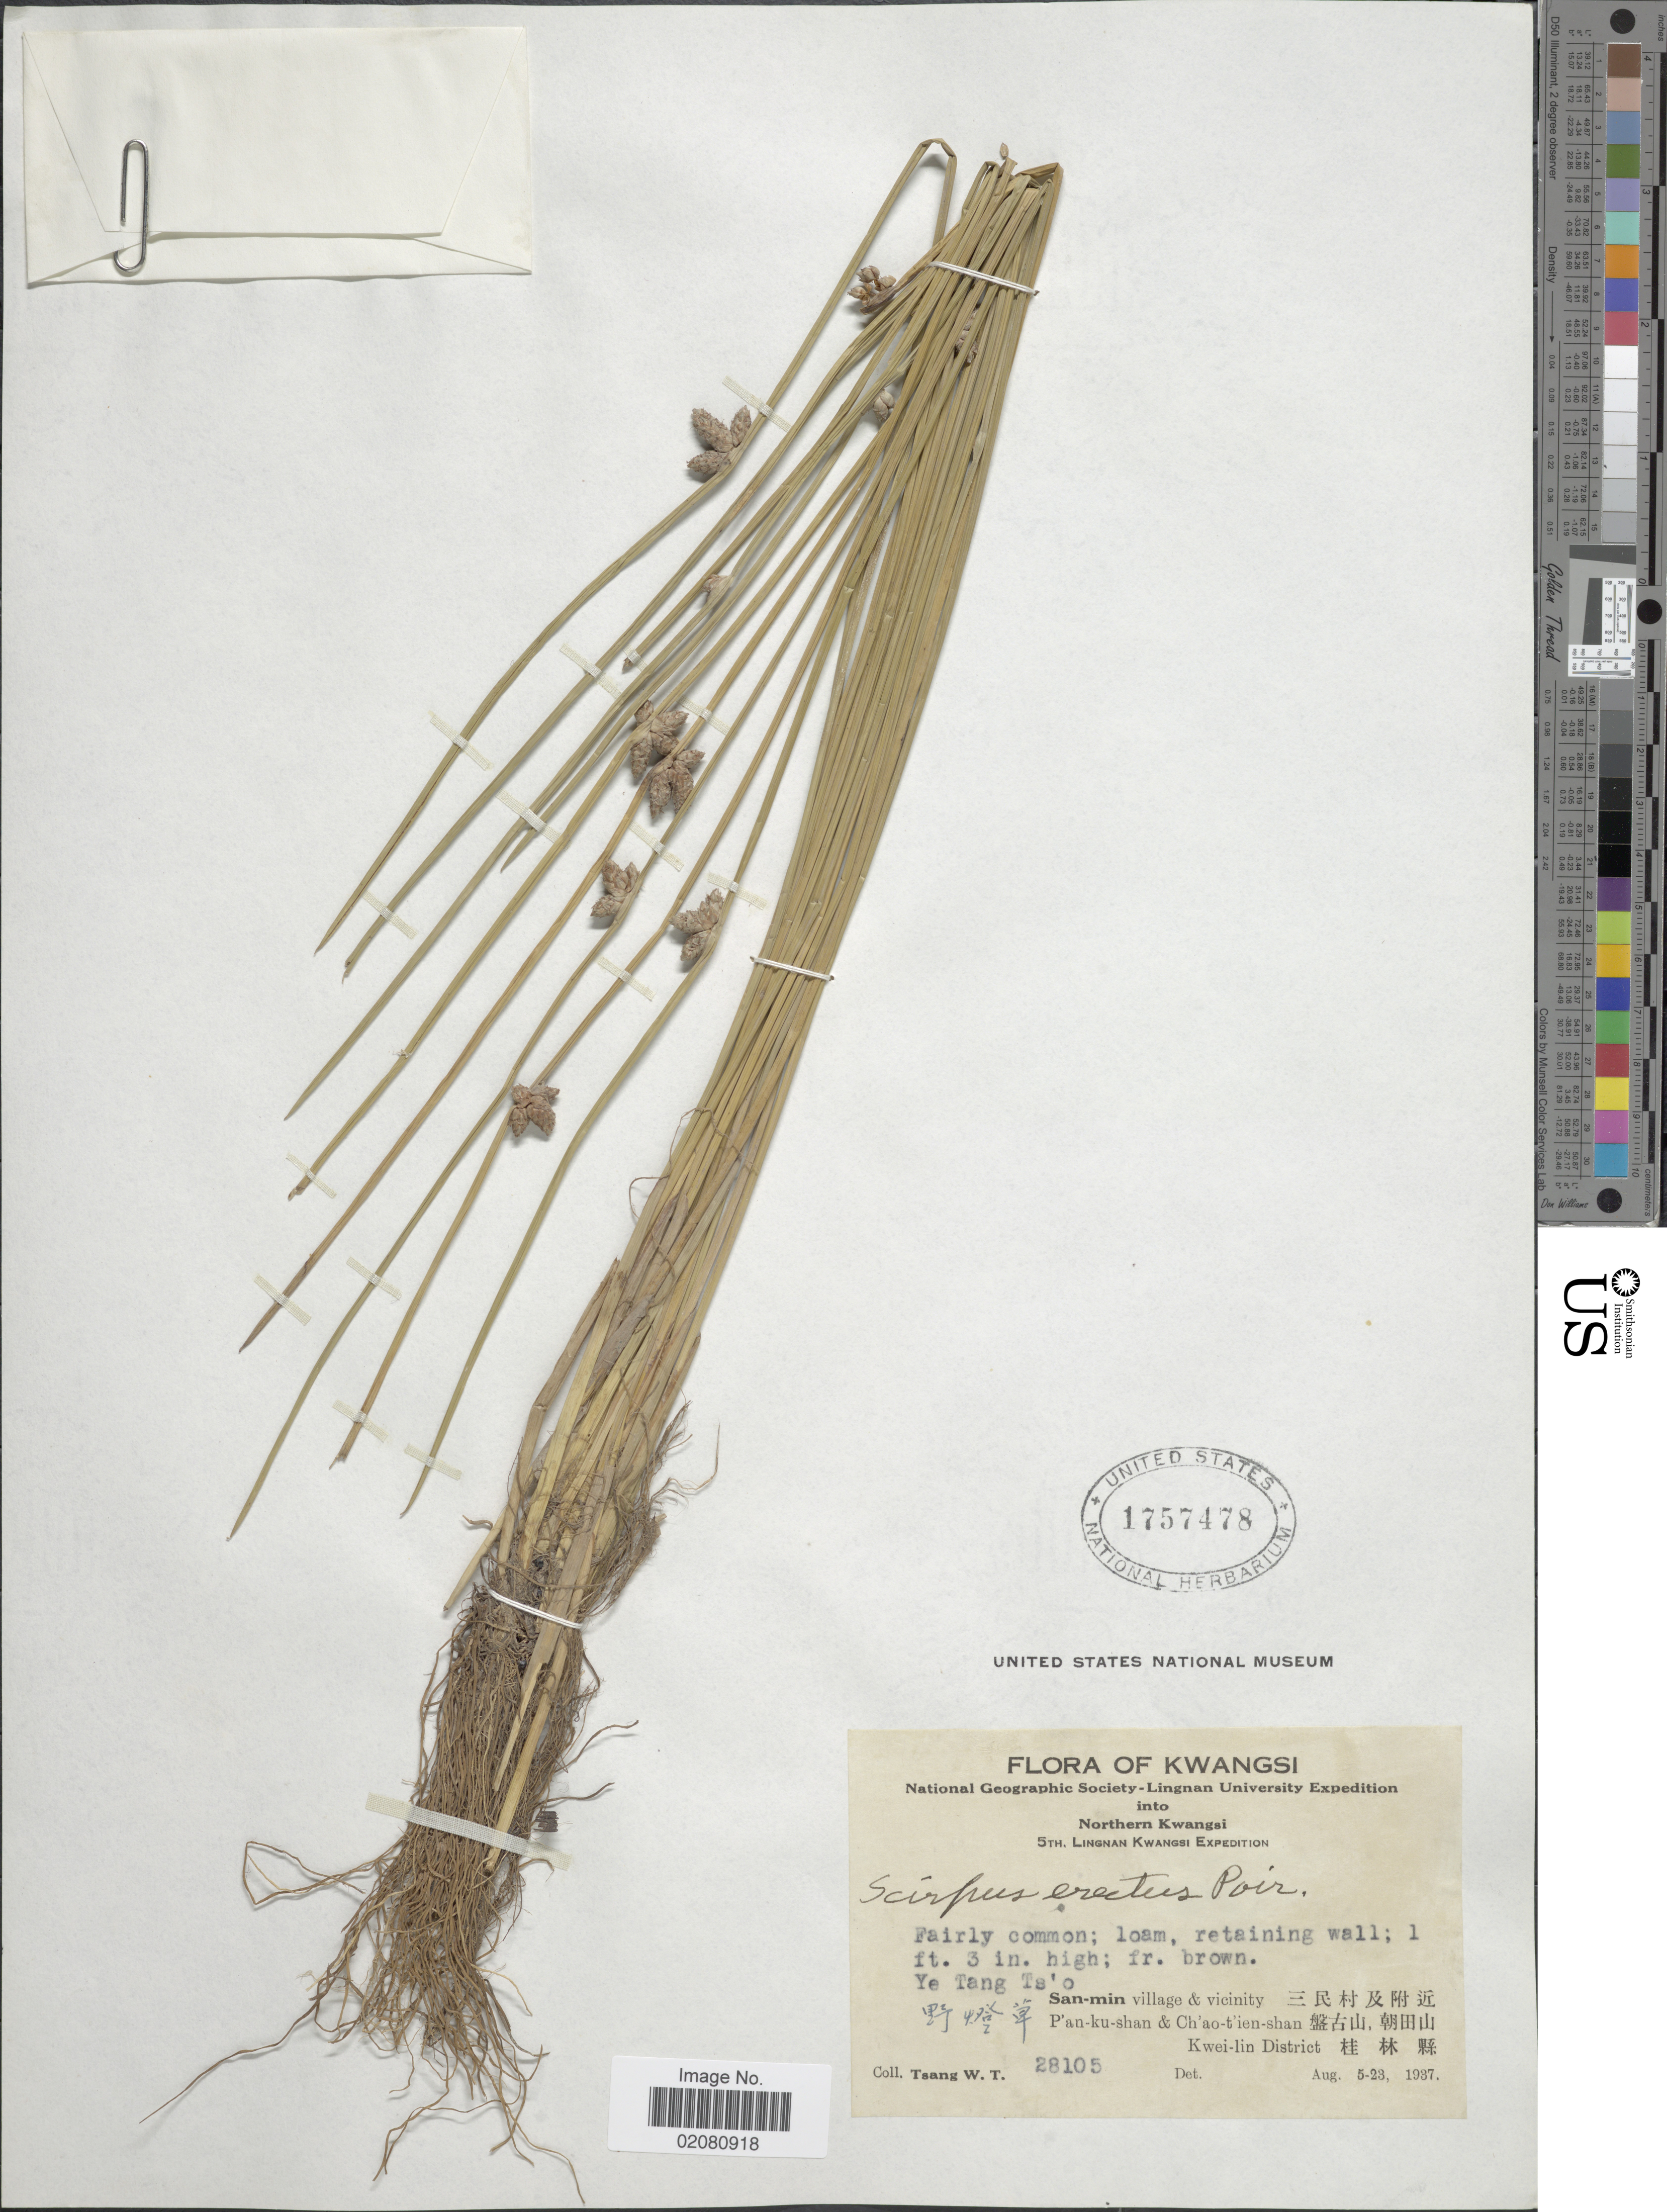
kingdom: Plantae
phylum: Tracheophyta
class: Liliopsida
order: Poales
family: Cyperaceae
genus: Schoenoplectus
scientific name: Schoenoplectus juncoides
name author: (Roxb.) Palla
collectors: W. T. Tsang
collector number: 28105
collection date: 1937-08-05/1937-08-23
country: China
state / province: Guangxi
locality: Kwangsi. San-min village & vicinity. P'an-ku-shan & Ch'ao-t'ien-shan. Kwei-lin District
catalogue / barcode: US 1757478